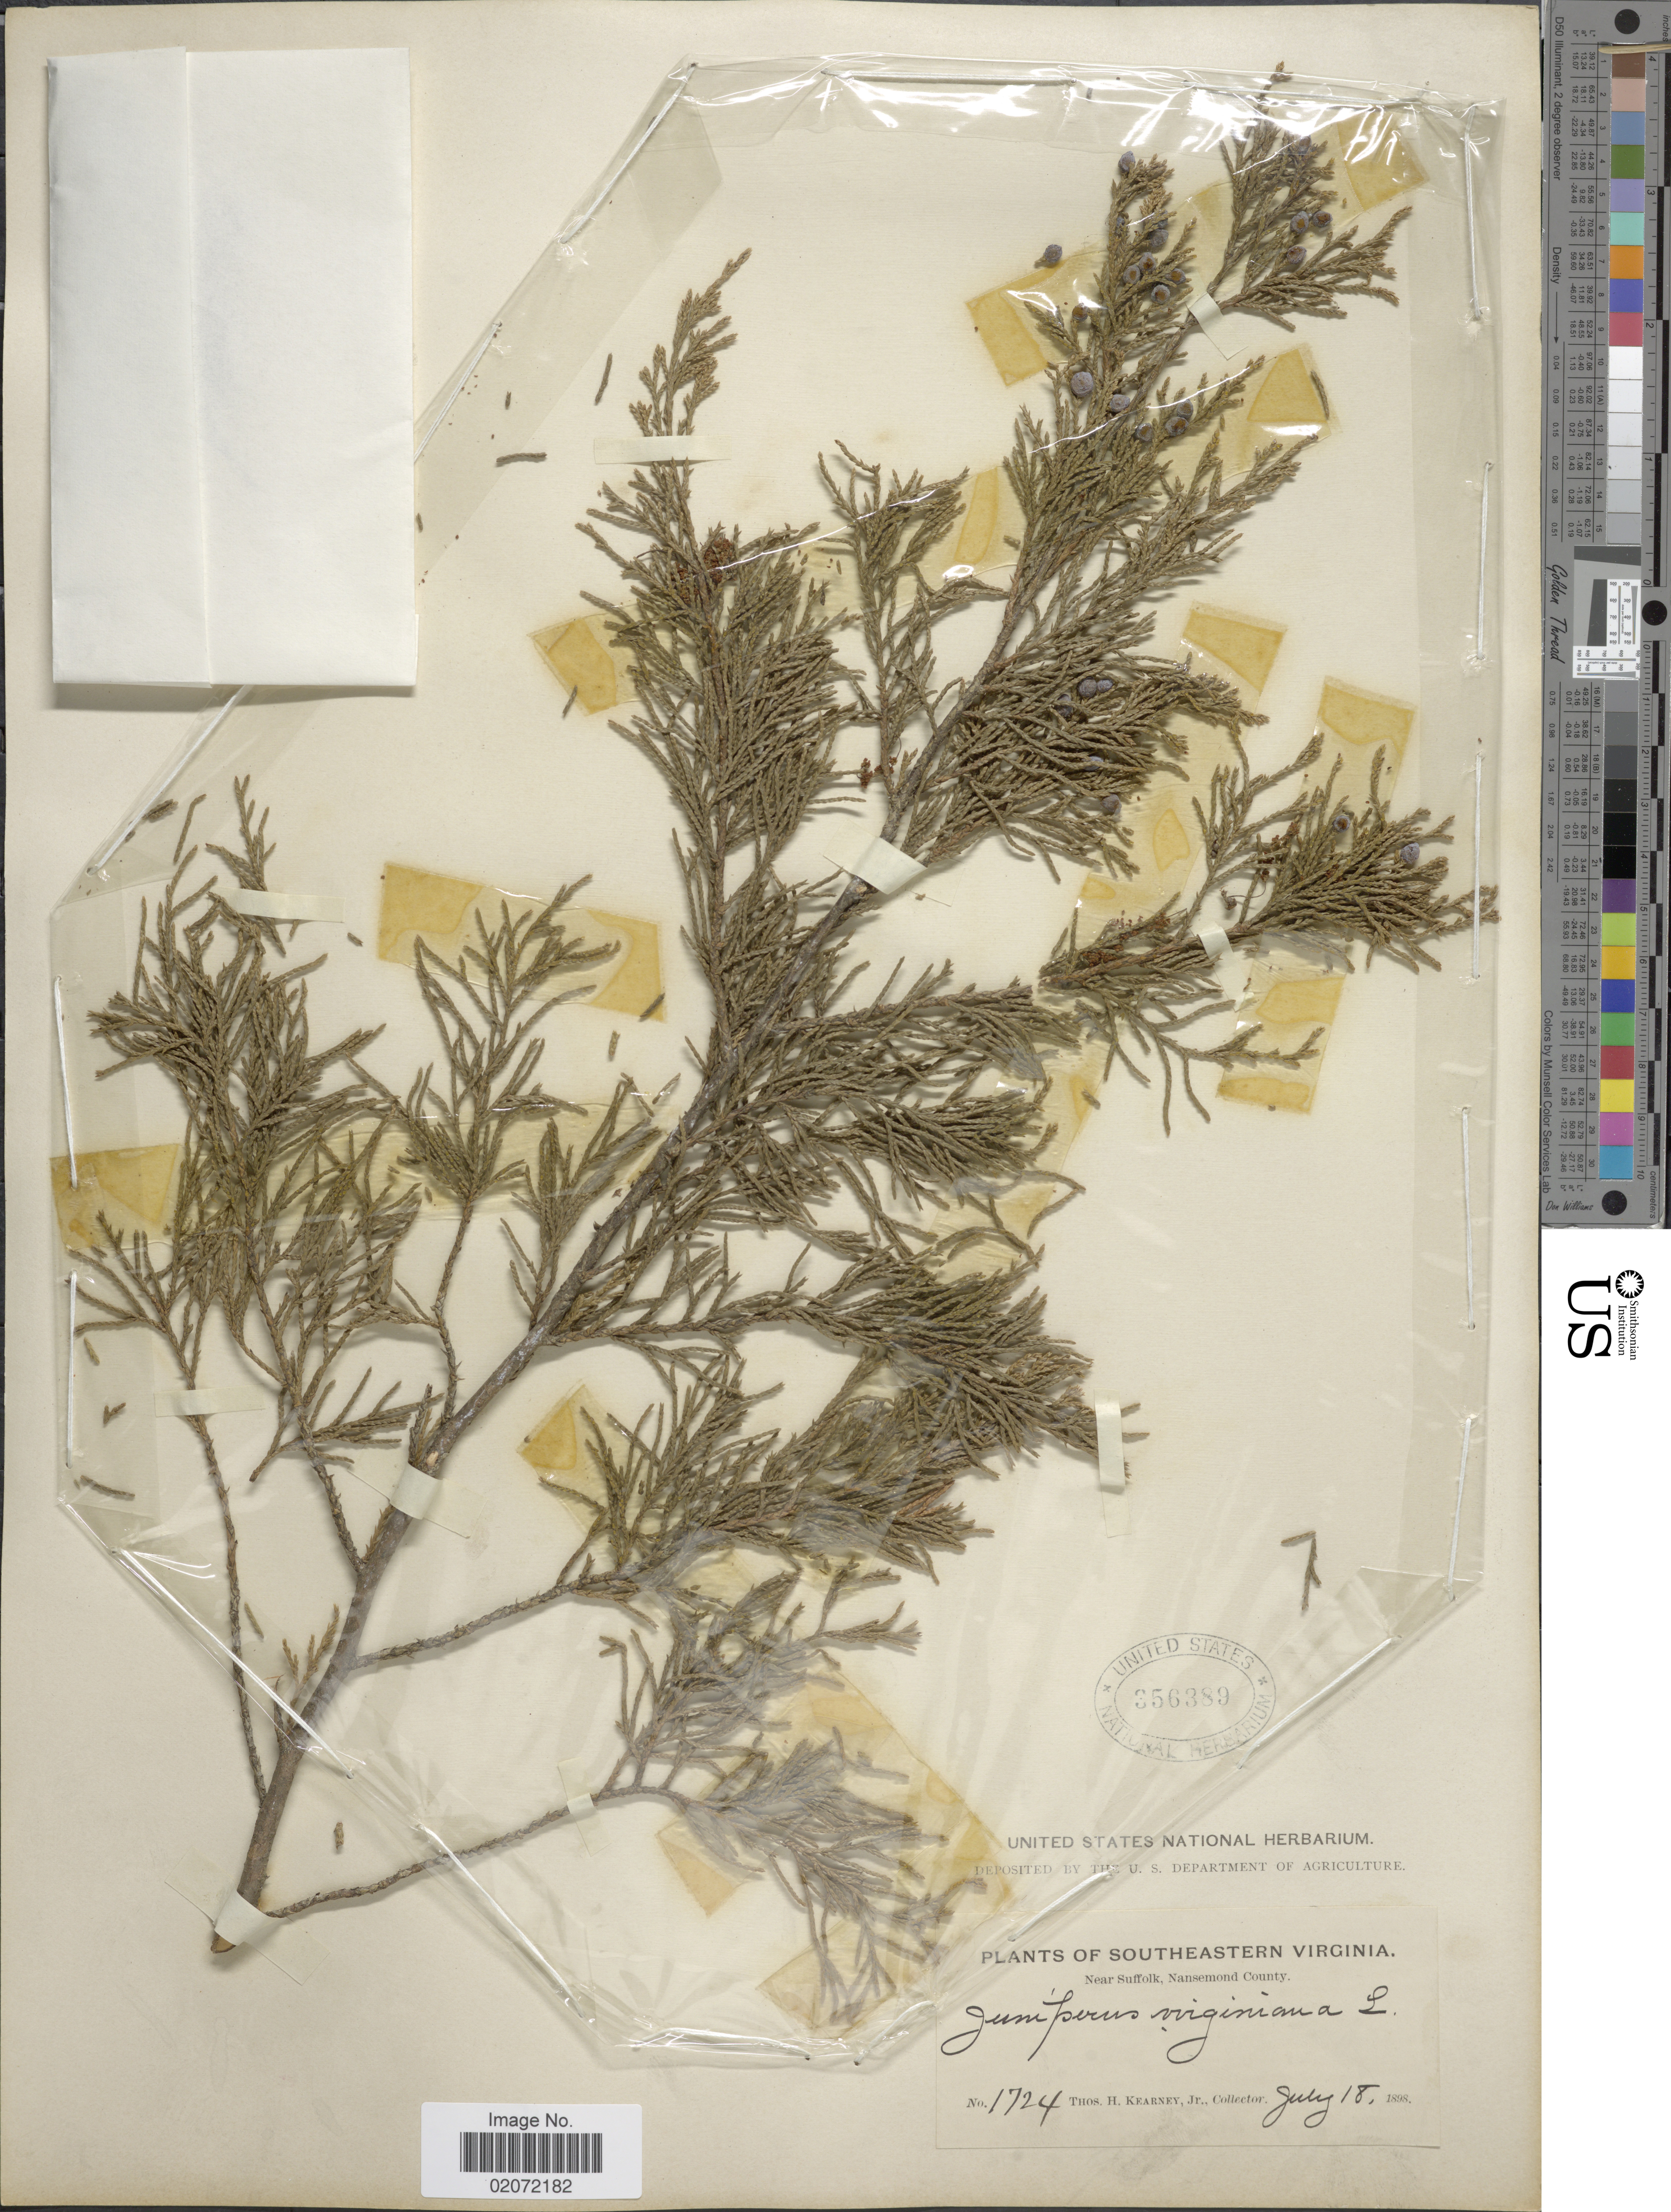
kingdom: Plantae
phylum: Tracheophyta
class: Pinopsida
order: Pinales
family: Cupressaceae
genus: Juniperus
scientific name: Juniperus virginiana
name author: L.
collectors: T. H. Kearney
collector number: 1724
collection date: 1898-07-18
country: United States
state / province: Virginia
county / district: City of Suffolk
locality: Southeastern Virginia. Near Suffolk, Nansemond County.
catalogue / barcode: US 356389